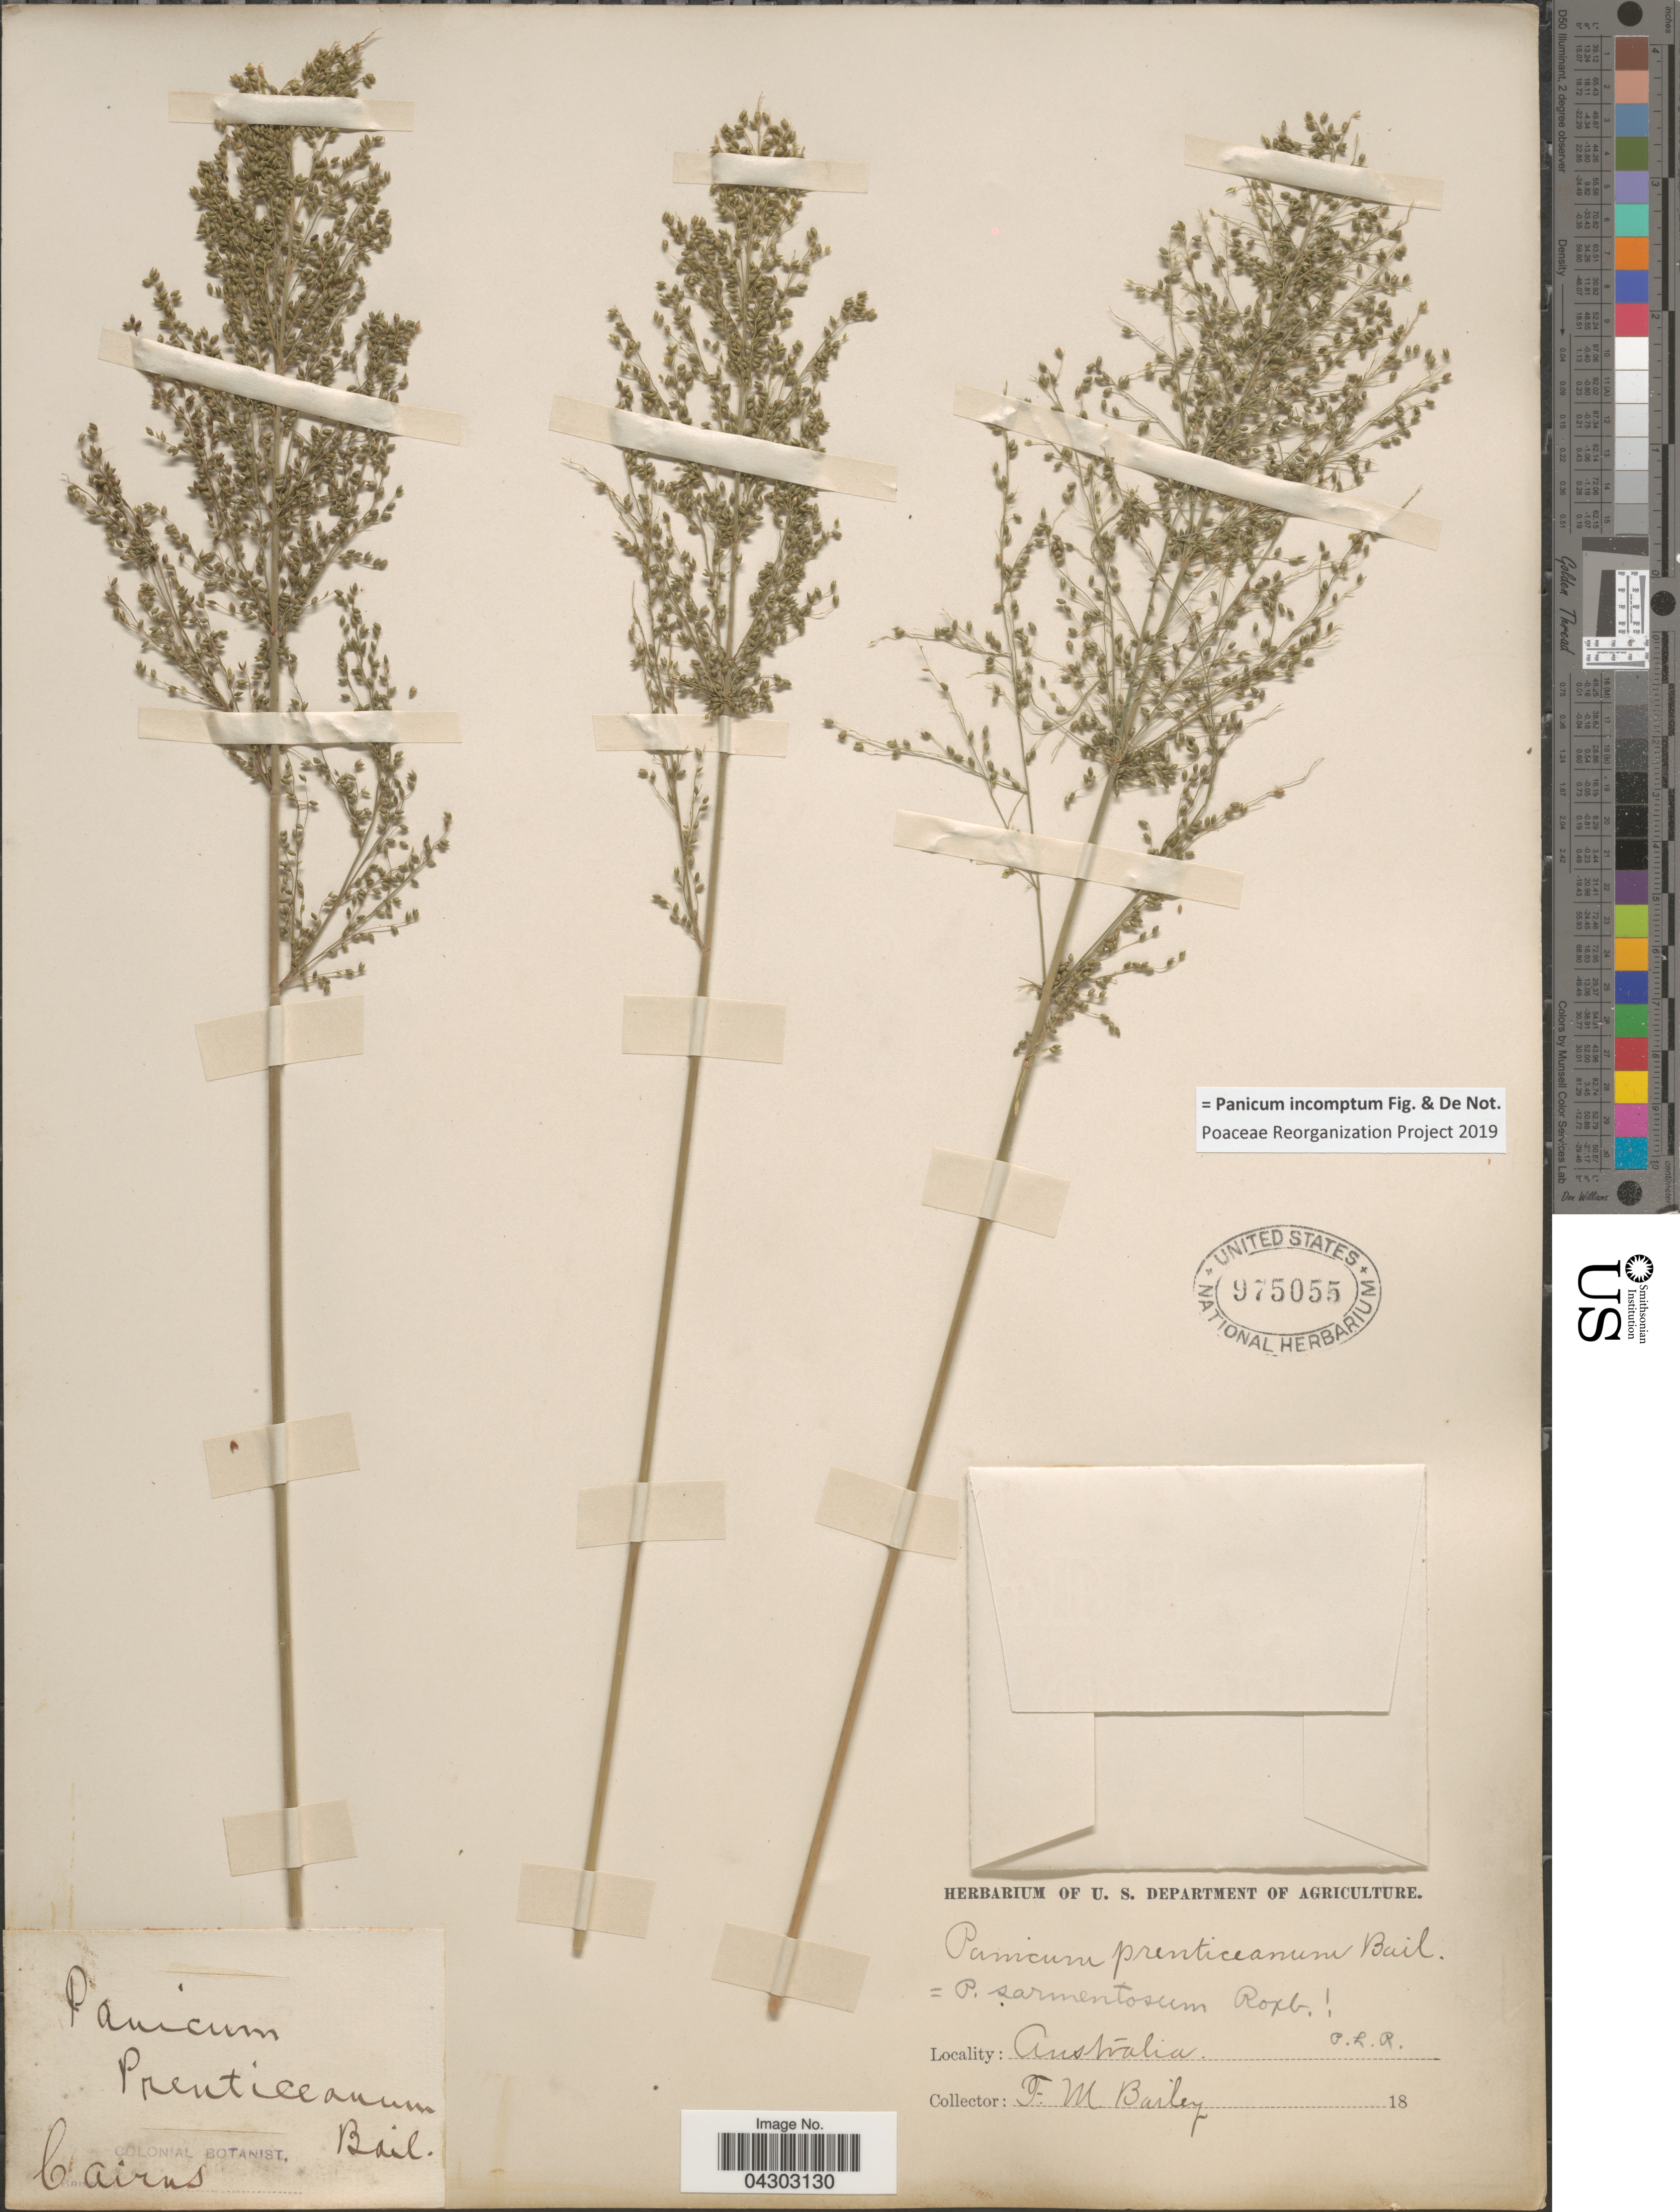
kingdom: Plantae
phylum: Tracheophyta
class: Liliopsida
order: Poales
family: Poaceae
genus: Panicum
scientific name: Panicum incomptum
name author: Fig. & De Not.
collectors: F. M. Bailey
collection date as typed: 18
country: Australia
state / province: Queensland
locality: Cairns.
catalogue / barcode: US 975055